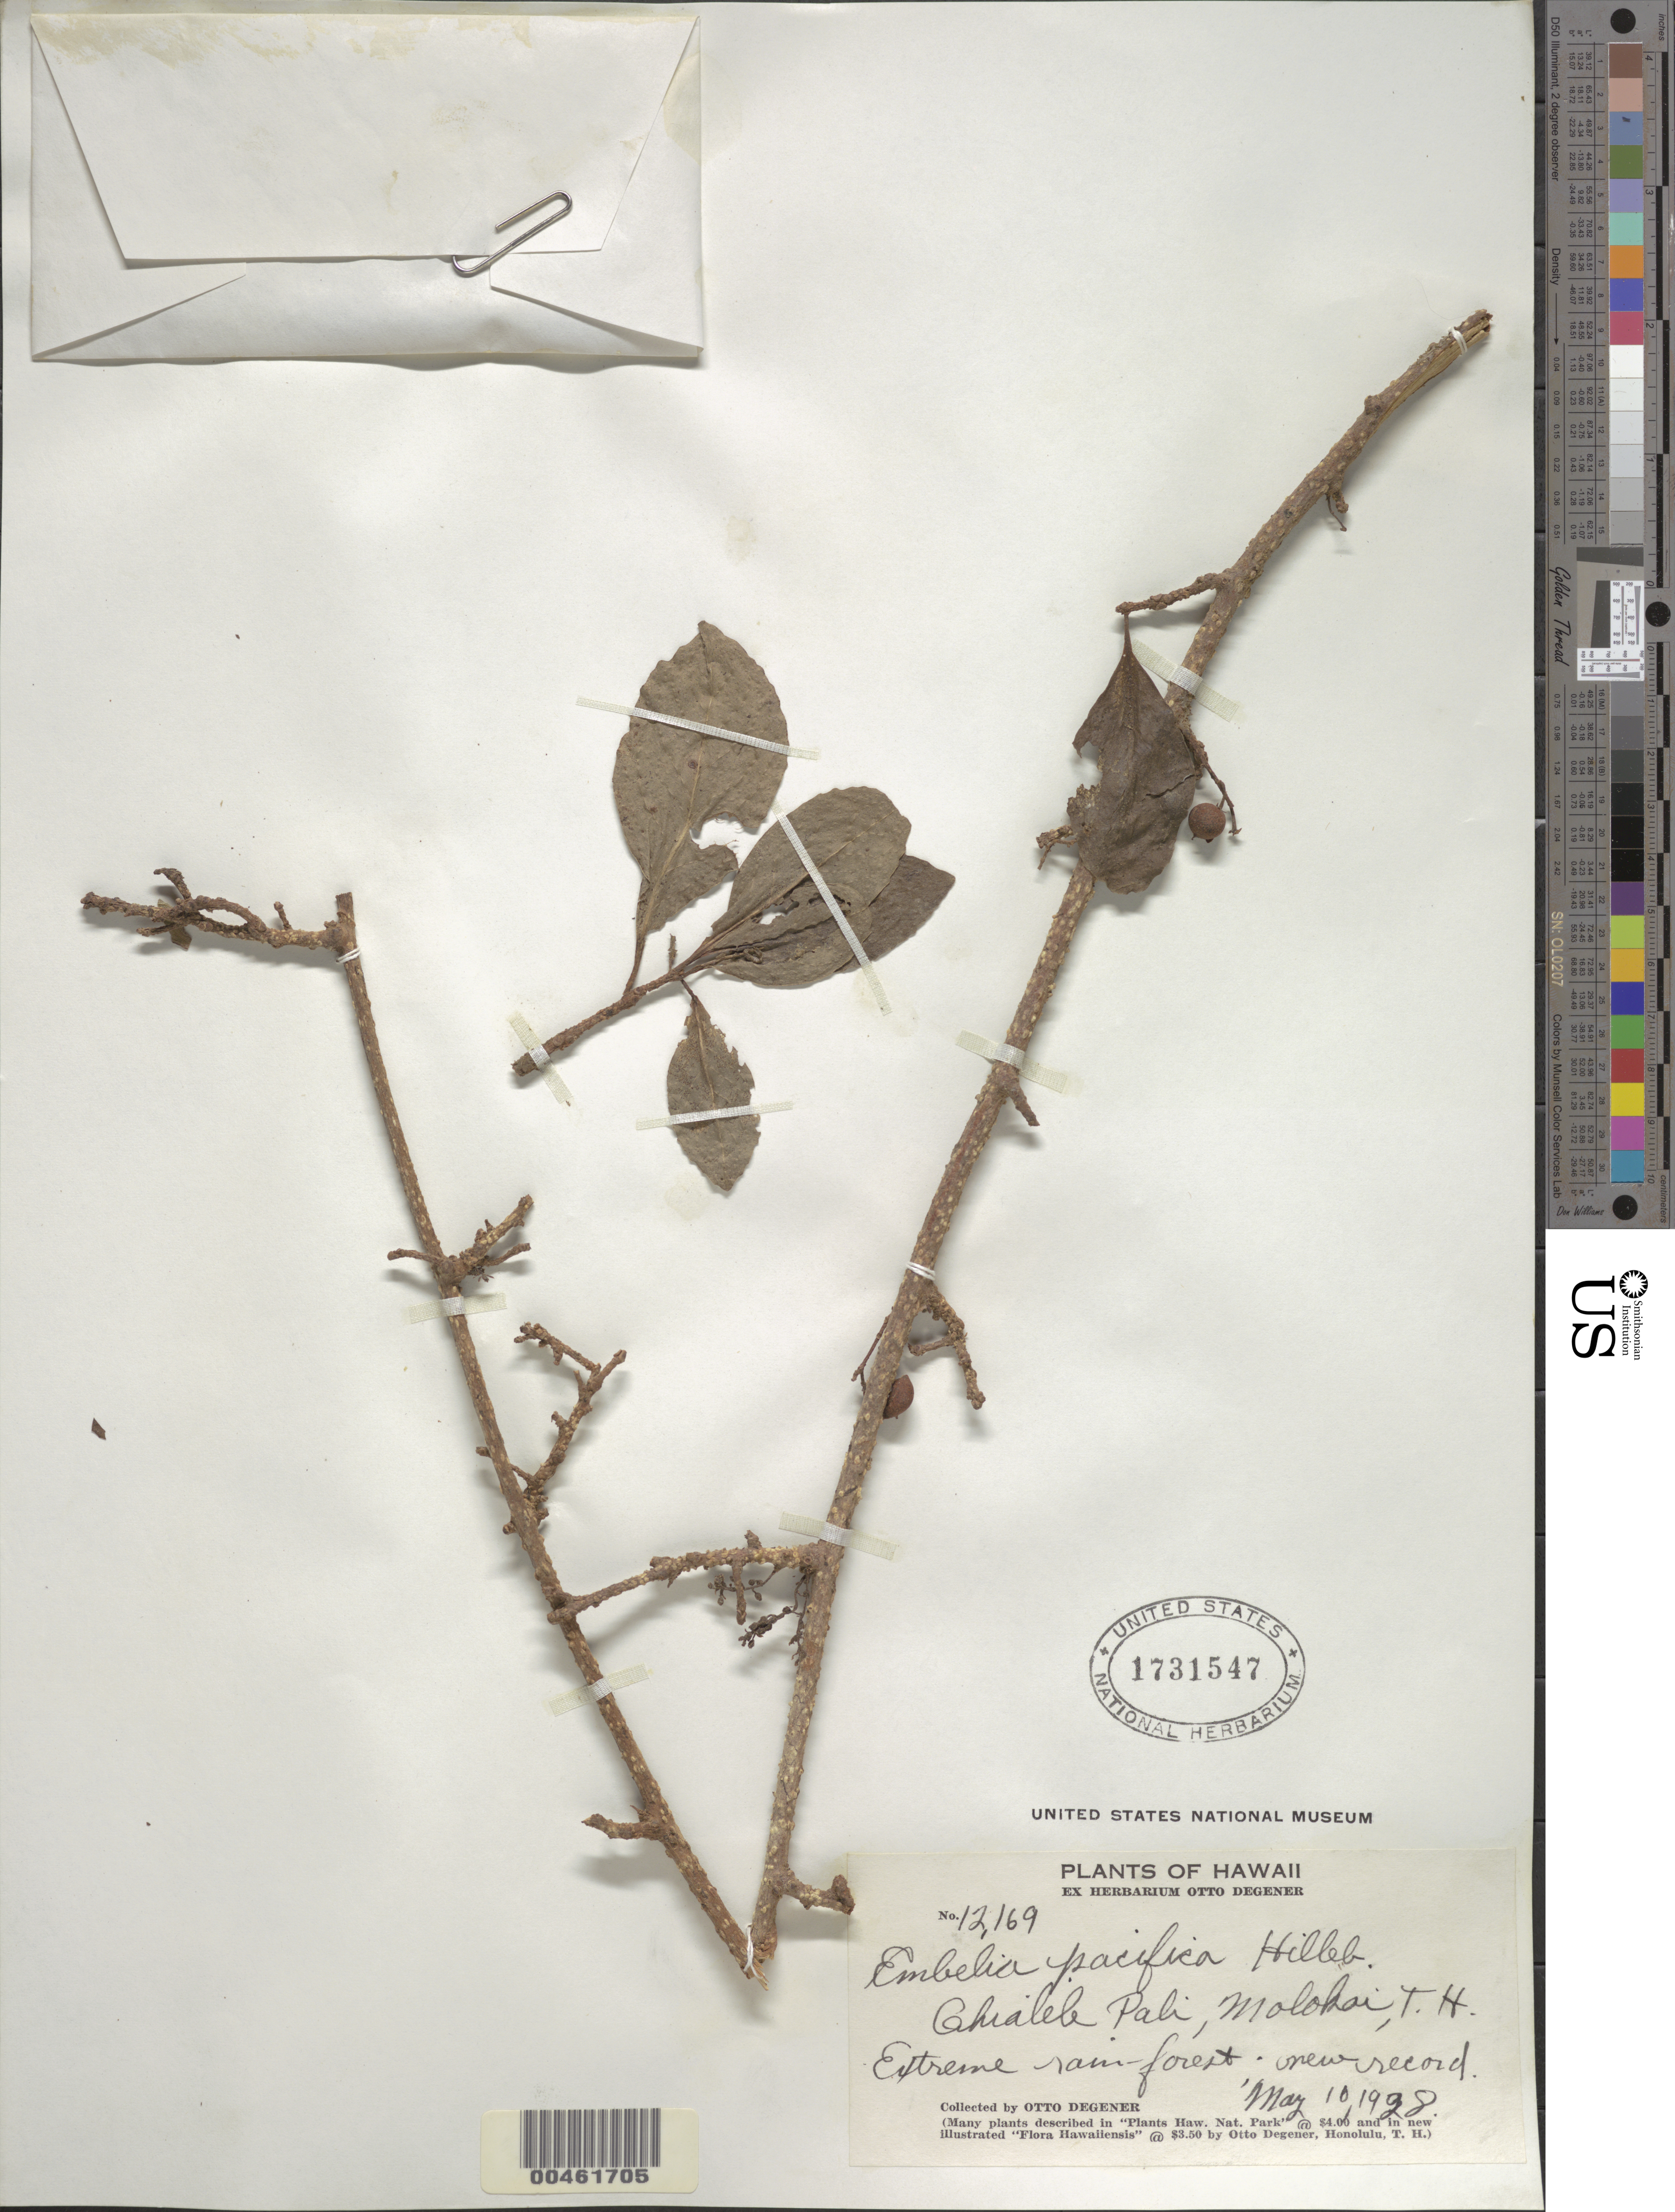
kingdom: Plantae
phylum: Tracheophyta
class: Magnoliopsida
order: Ericales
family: Primulaceae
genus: Embelia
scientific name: Embelia pacifica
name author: Hillebr.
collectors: O. Degener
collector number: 12169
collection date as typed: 10 May 1928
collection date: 1928-05-10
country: United States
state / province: Hawaii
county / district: Maui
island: Moloka'i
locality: Ohialele Pali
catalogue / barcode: US 1731547